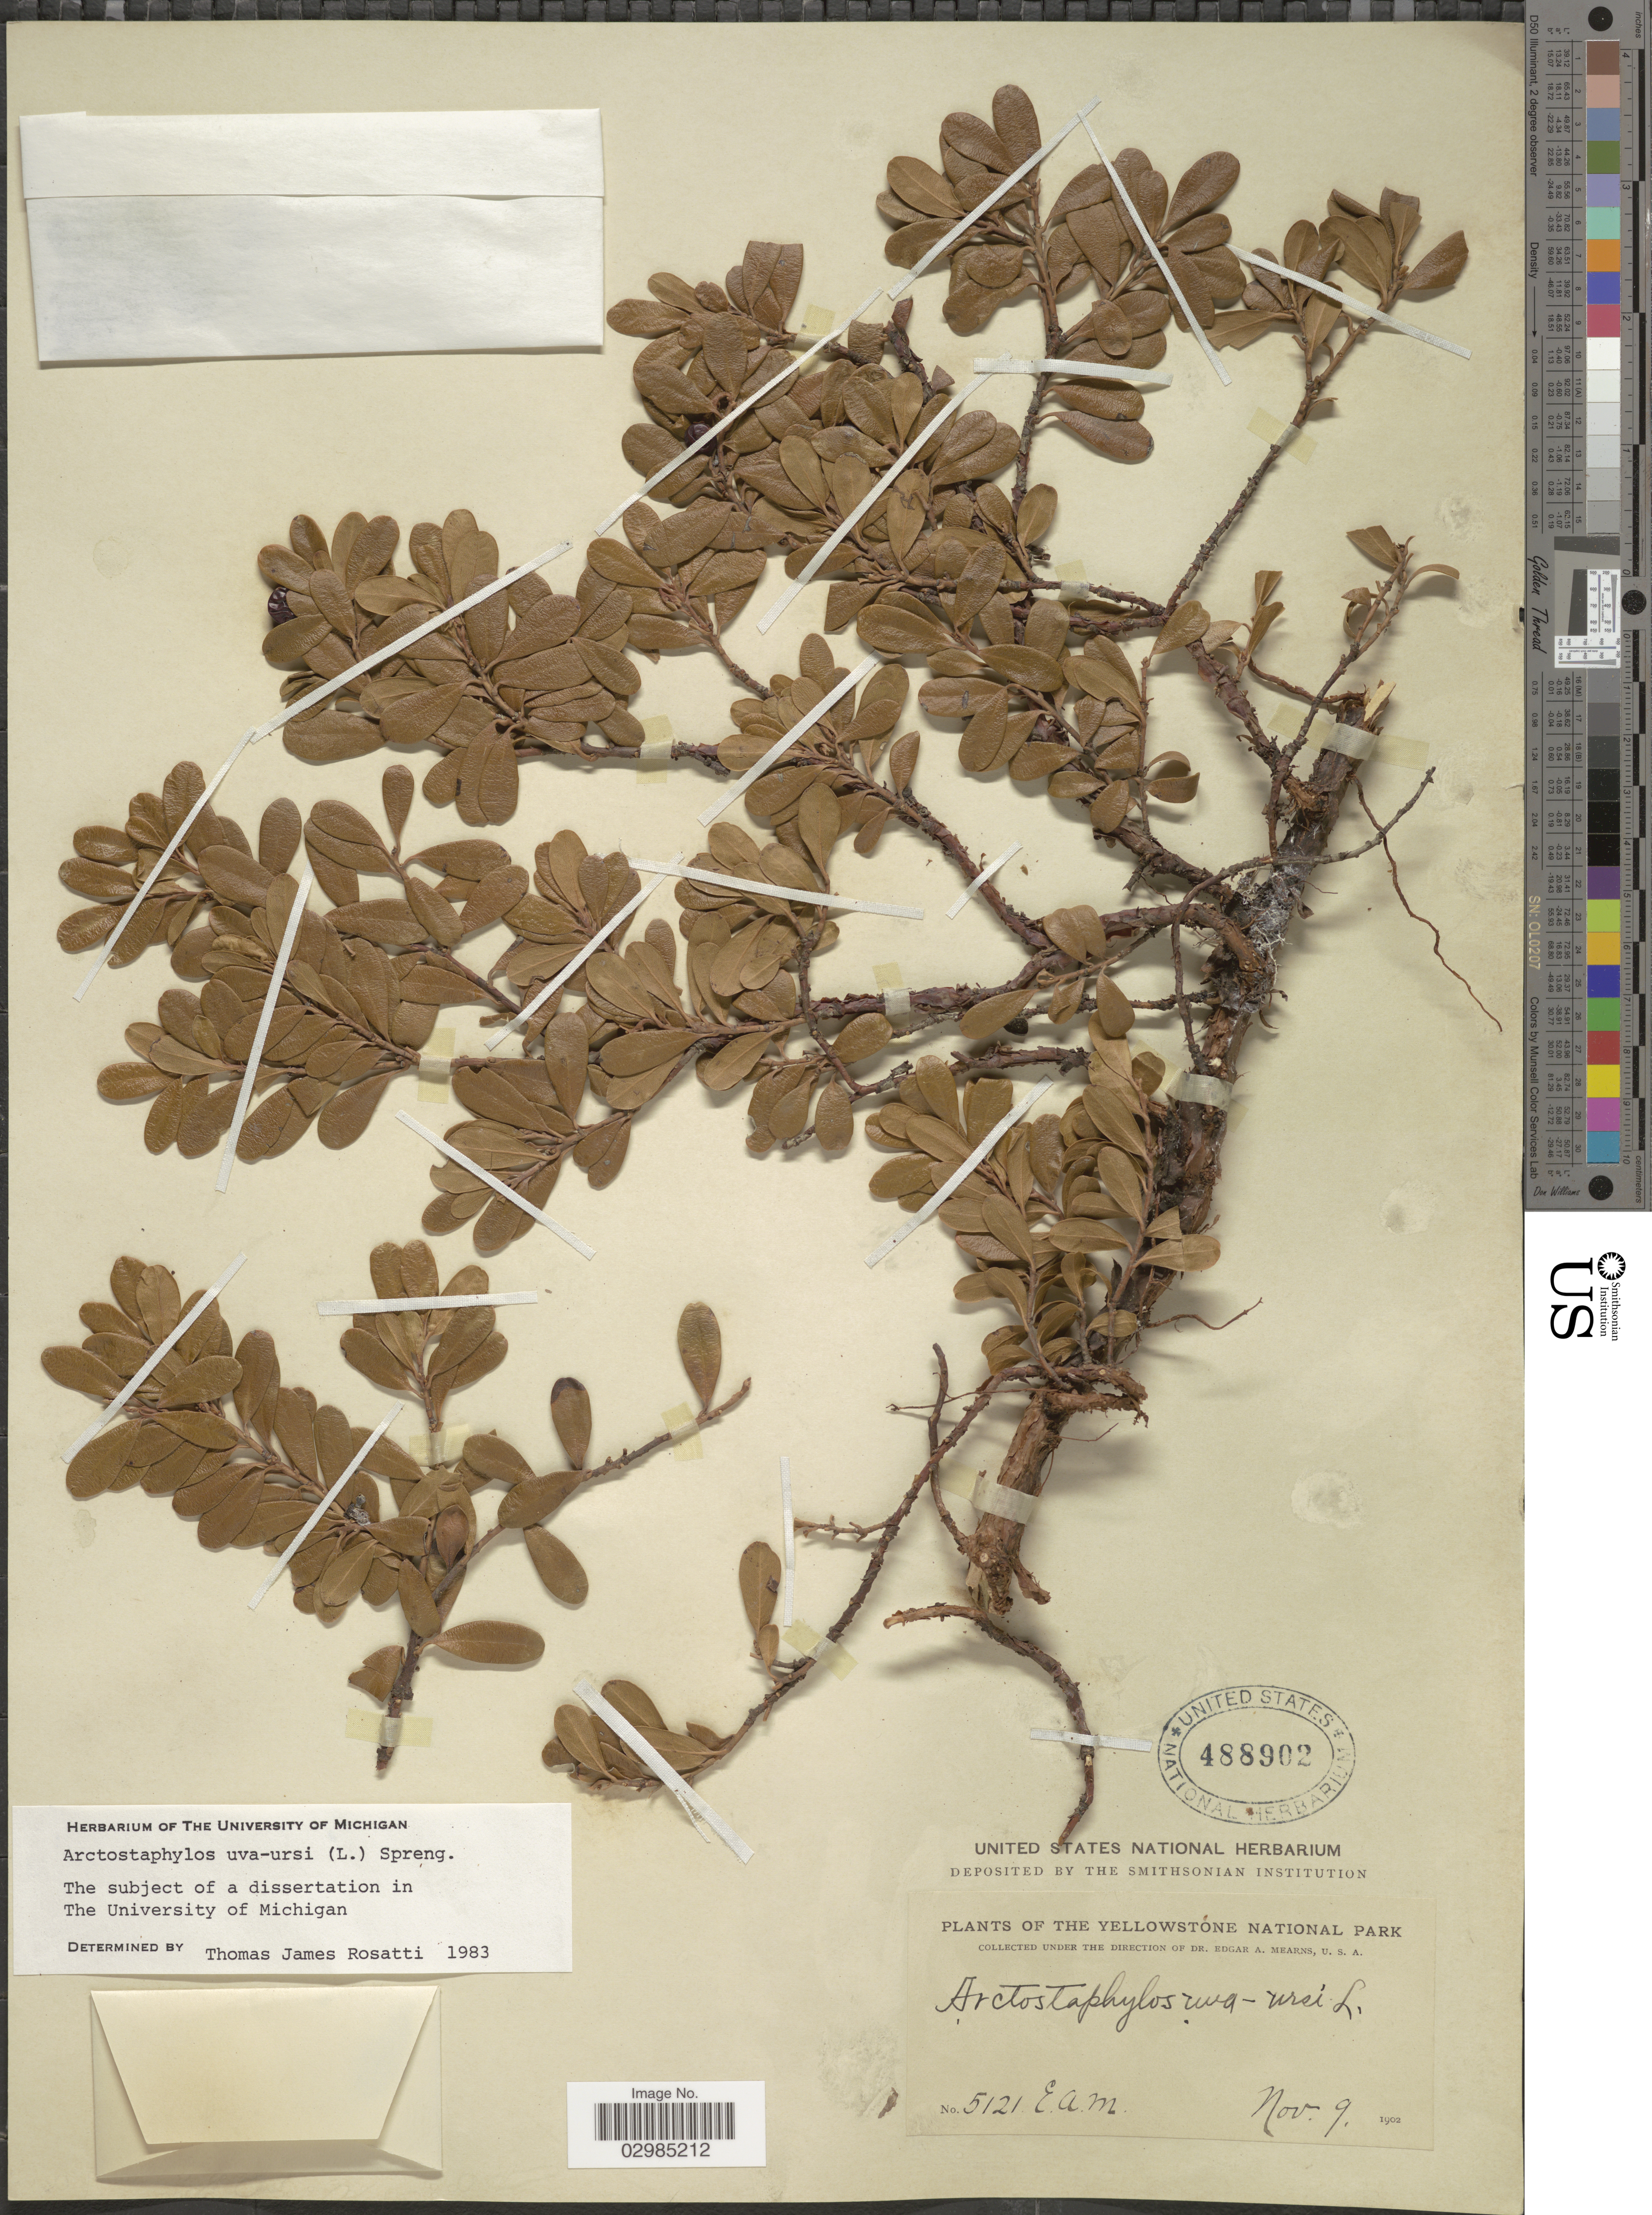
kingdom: Plantae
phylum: Tracheophyta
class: Magnoliopsida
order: Ericales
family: Ericaceae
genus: Arctostaphylos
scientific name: Arctostaphylos uva-ursi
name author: (L.) Spreng.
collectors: E. A. Mearns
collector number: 4121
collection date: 1902-11-09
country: United States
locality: Yellowstone National Park.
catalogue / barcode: US 488902